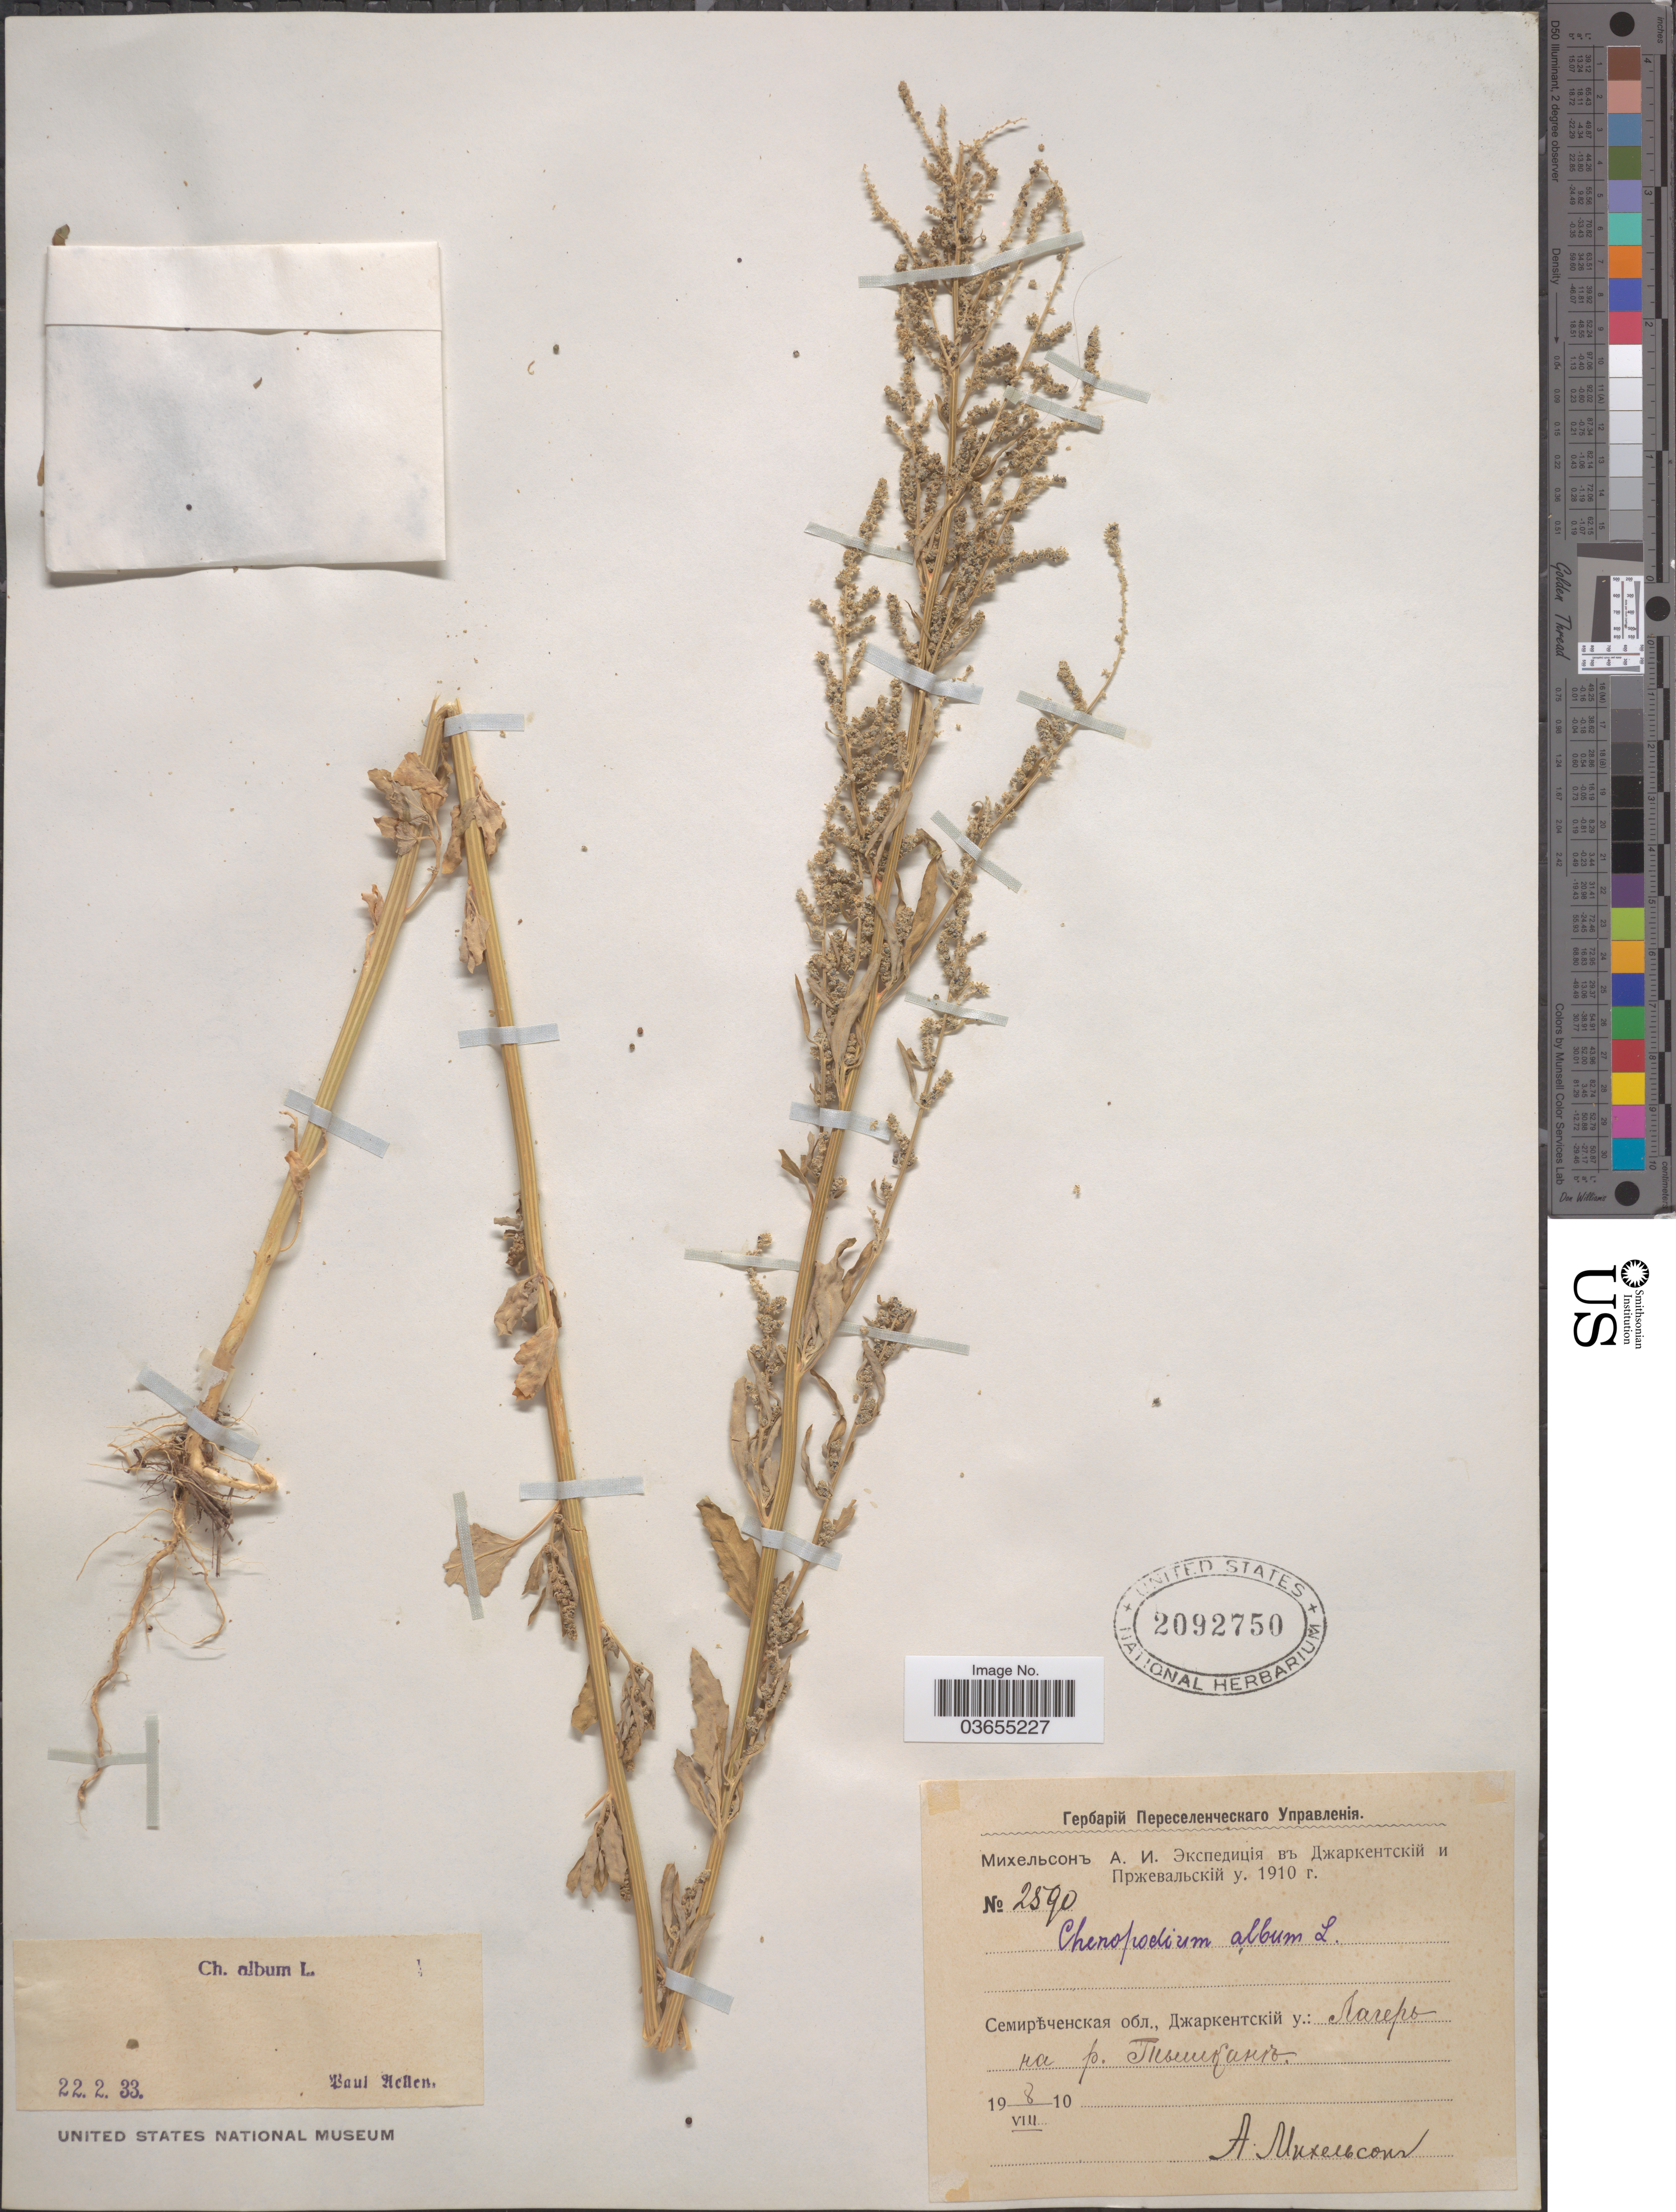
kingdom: Plantae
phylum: Tracheophyta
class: Magnoliopsida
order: Caryophyllales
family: Amaranthaceae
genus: Chenopodium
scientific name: Chenopodium album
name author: L.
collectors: A. Mikhelson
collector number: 2590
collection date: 1910-08-08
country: Kazakhstan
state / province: Almaty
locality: Camp on shore of River Tyshkan.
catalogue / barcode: US 2092750